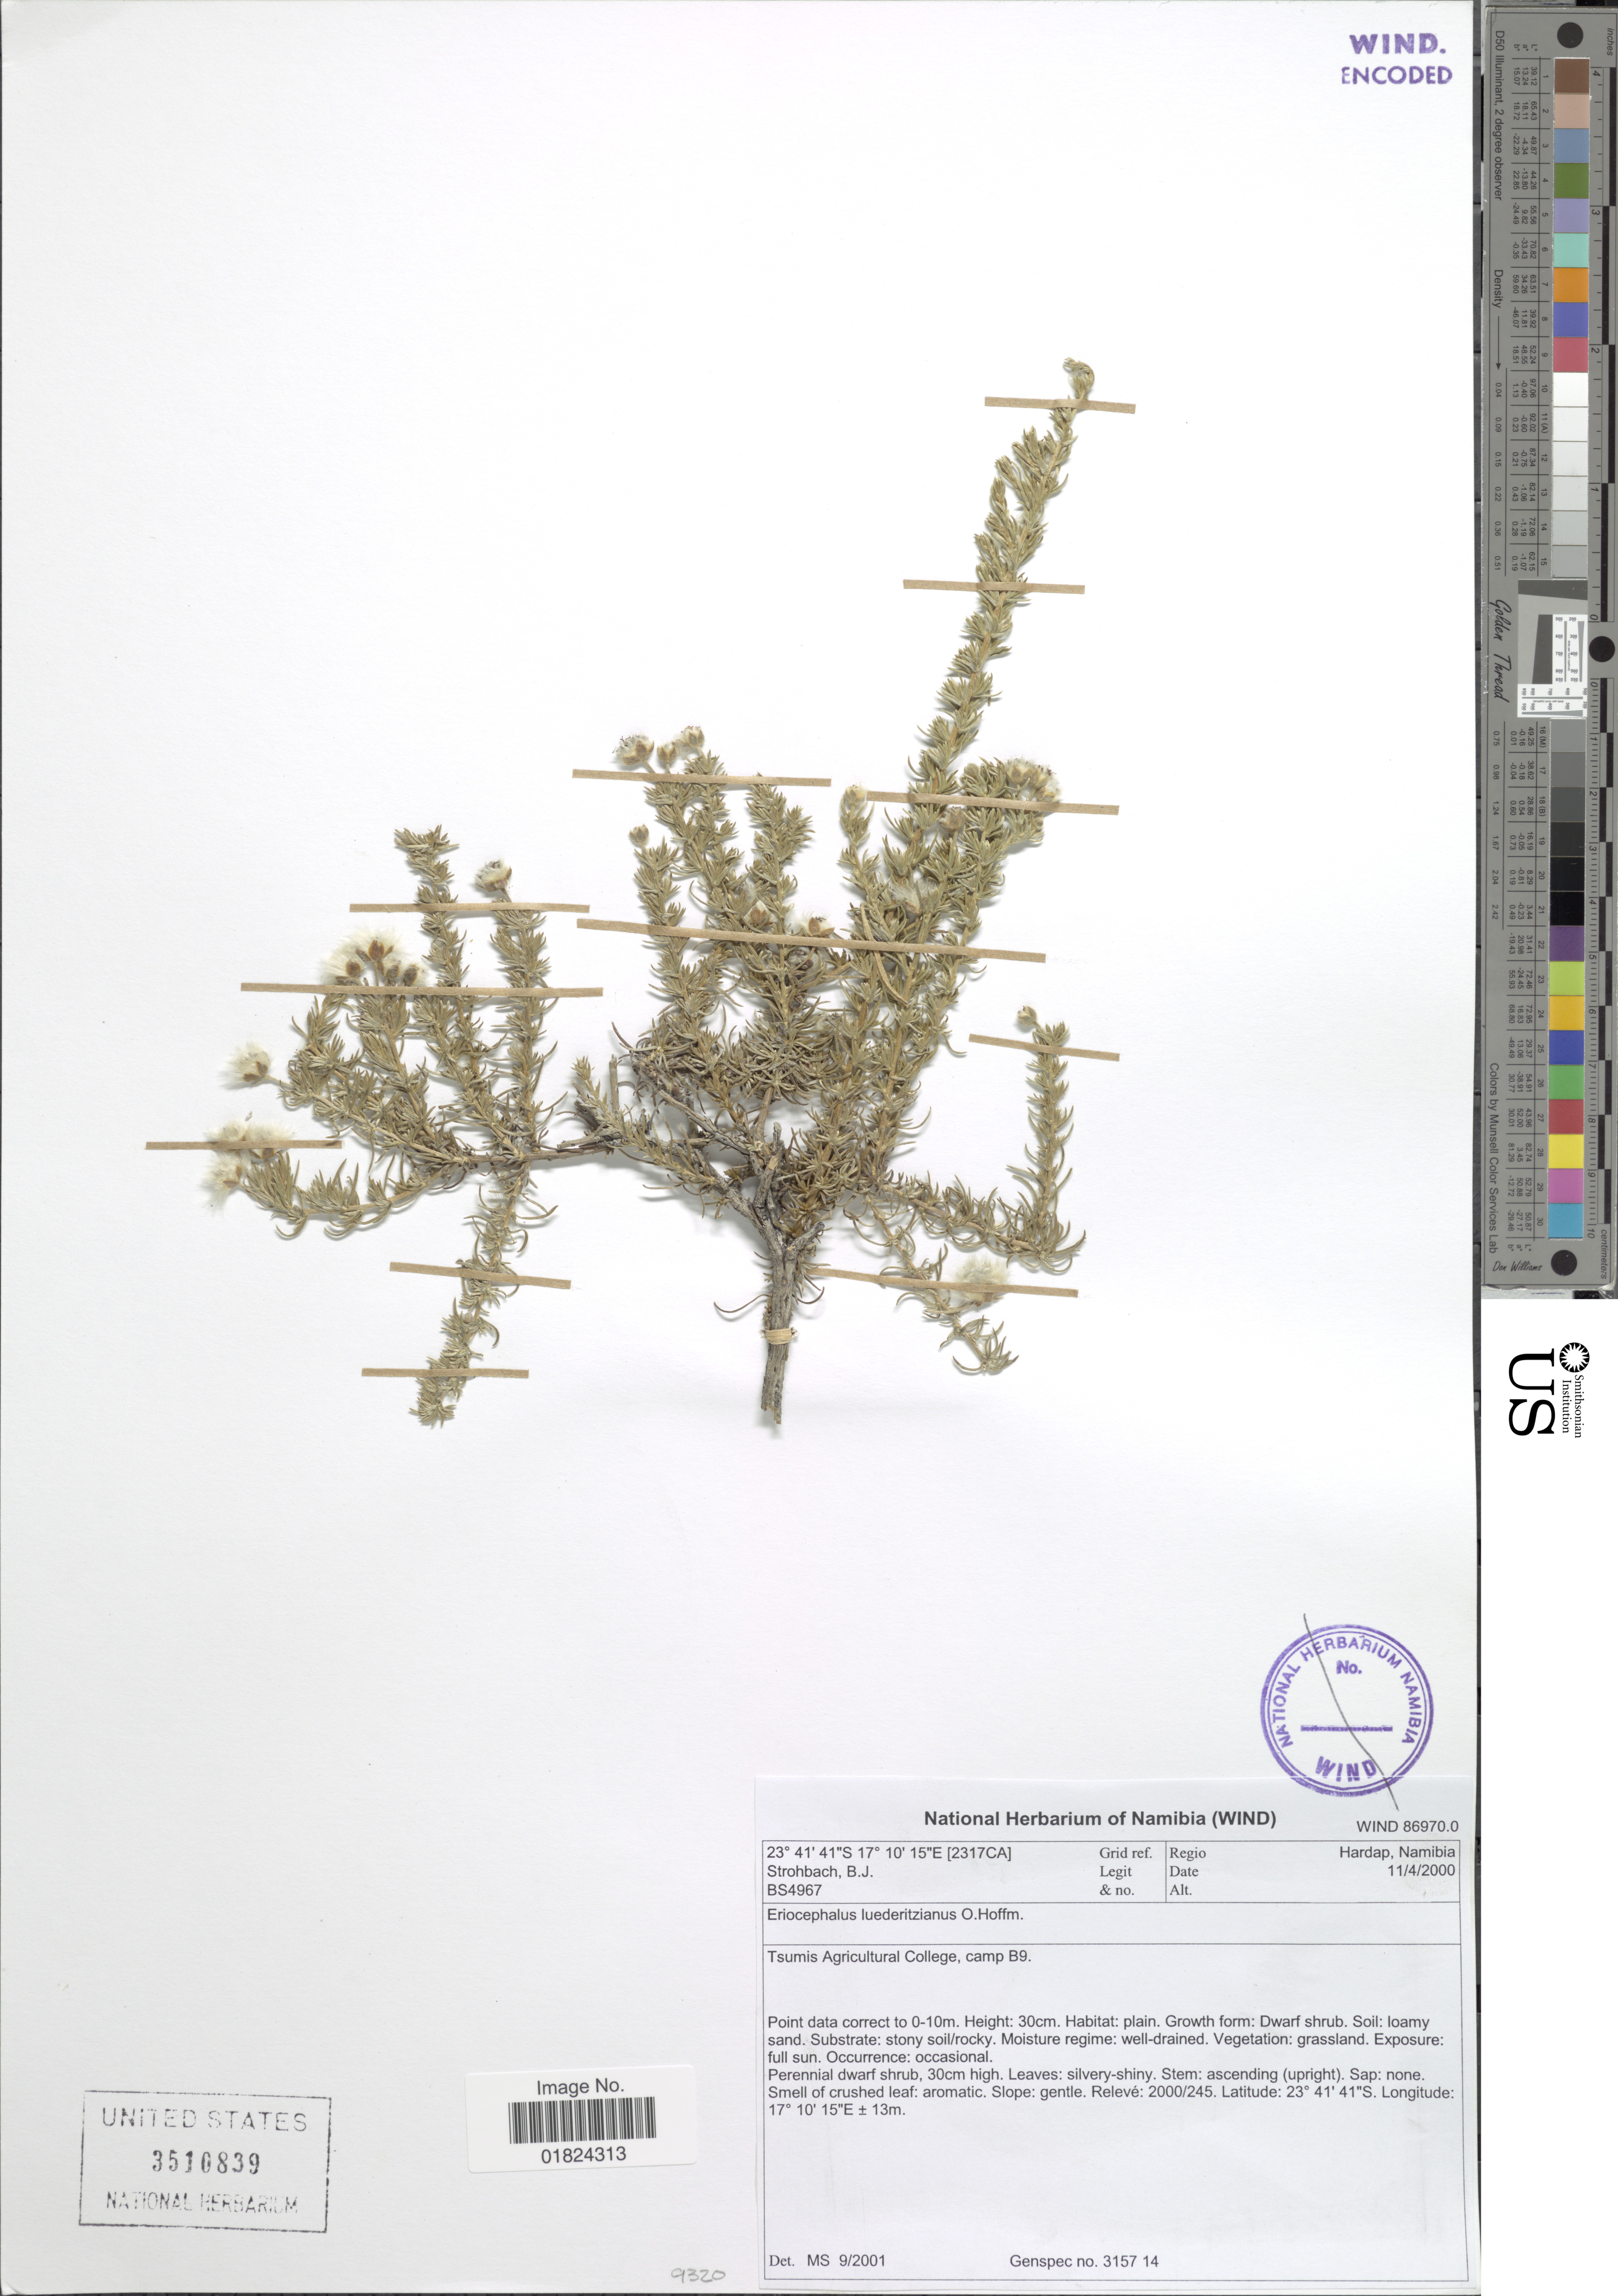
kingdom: Plantae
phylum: Tracheophyta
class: Magnoliopsida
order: Asterales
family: Asteraceae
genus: Eriocephalus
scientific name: Eriocephalus luederitzianus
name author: O. Hoffm.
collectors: B. Strohbach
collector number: BS4967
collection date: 2000-04-11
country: Namibia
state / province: Hardap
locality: Tsumis Agricultural College, cam B9.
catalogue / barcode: US 3510839